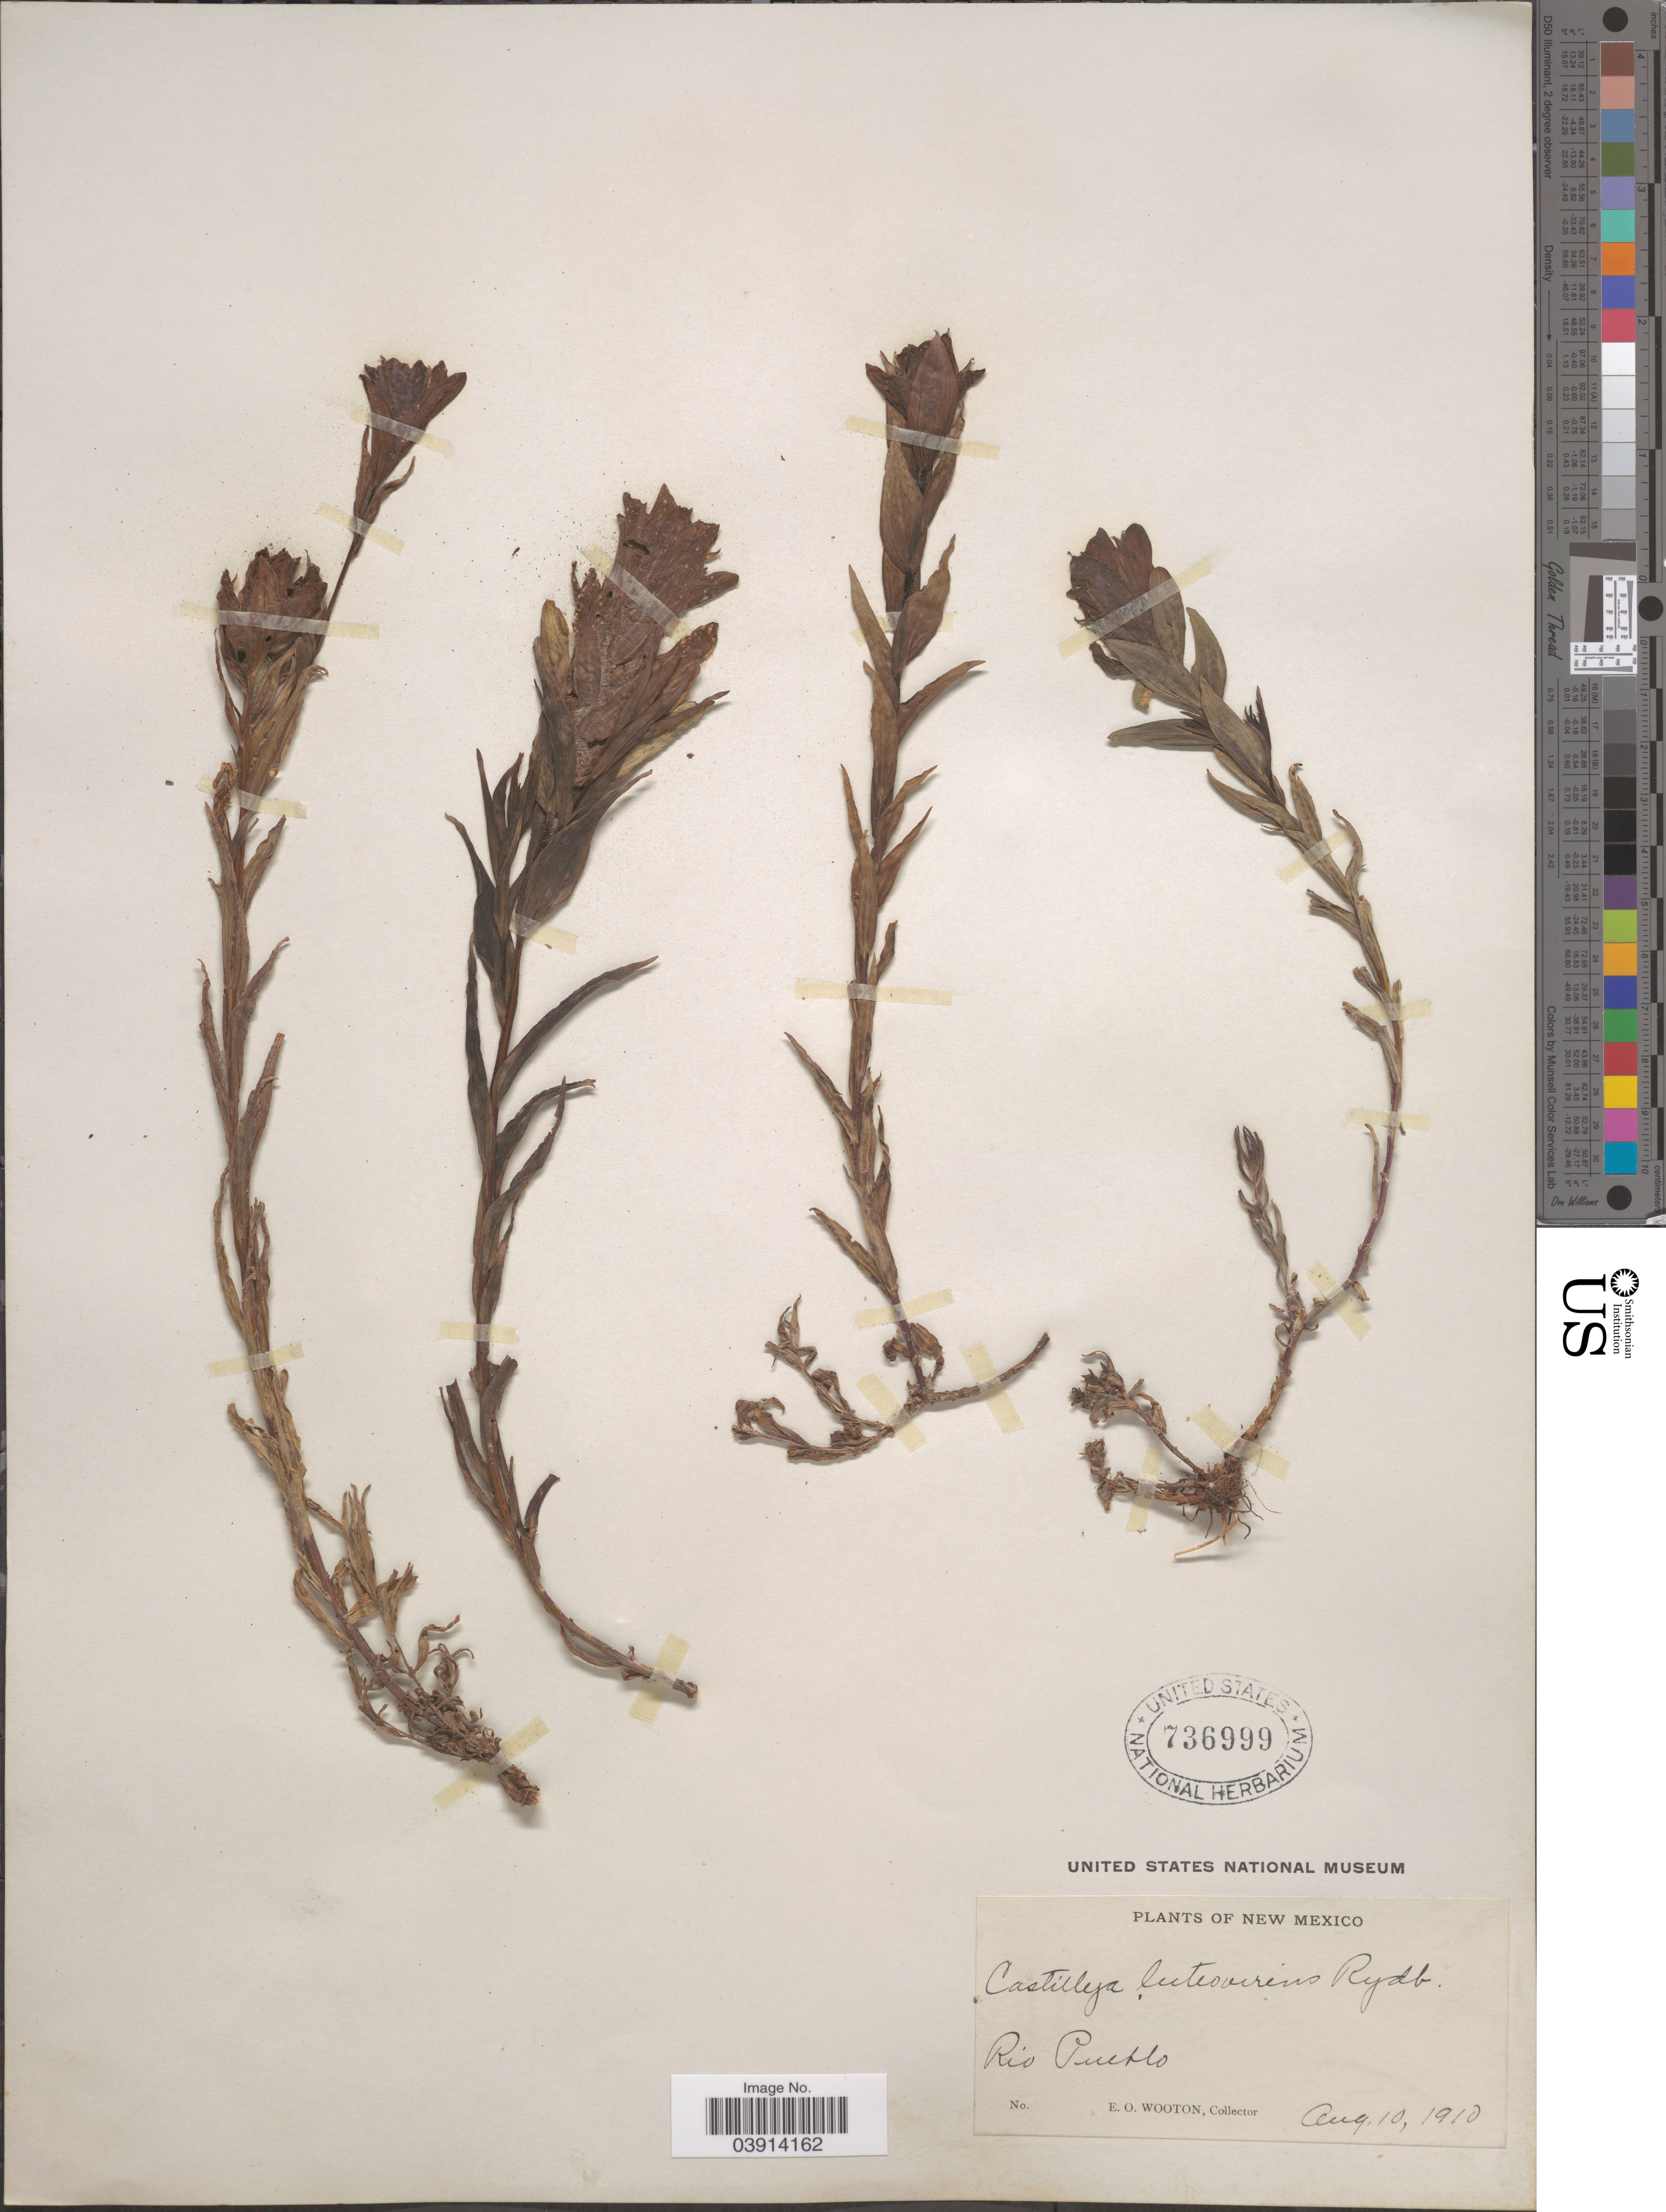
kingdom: Plantae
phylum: Tracheophyta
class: Magnoliopsida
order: Lamiales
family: Orobanchaceae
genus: Castilleja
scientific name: Castilleja septentrionalis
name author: Lindl.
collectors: E. O. Wooton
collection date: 1910-08-10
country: United States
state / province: New Mexico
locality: Rio Pueblo.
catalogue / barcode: US 736999